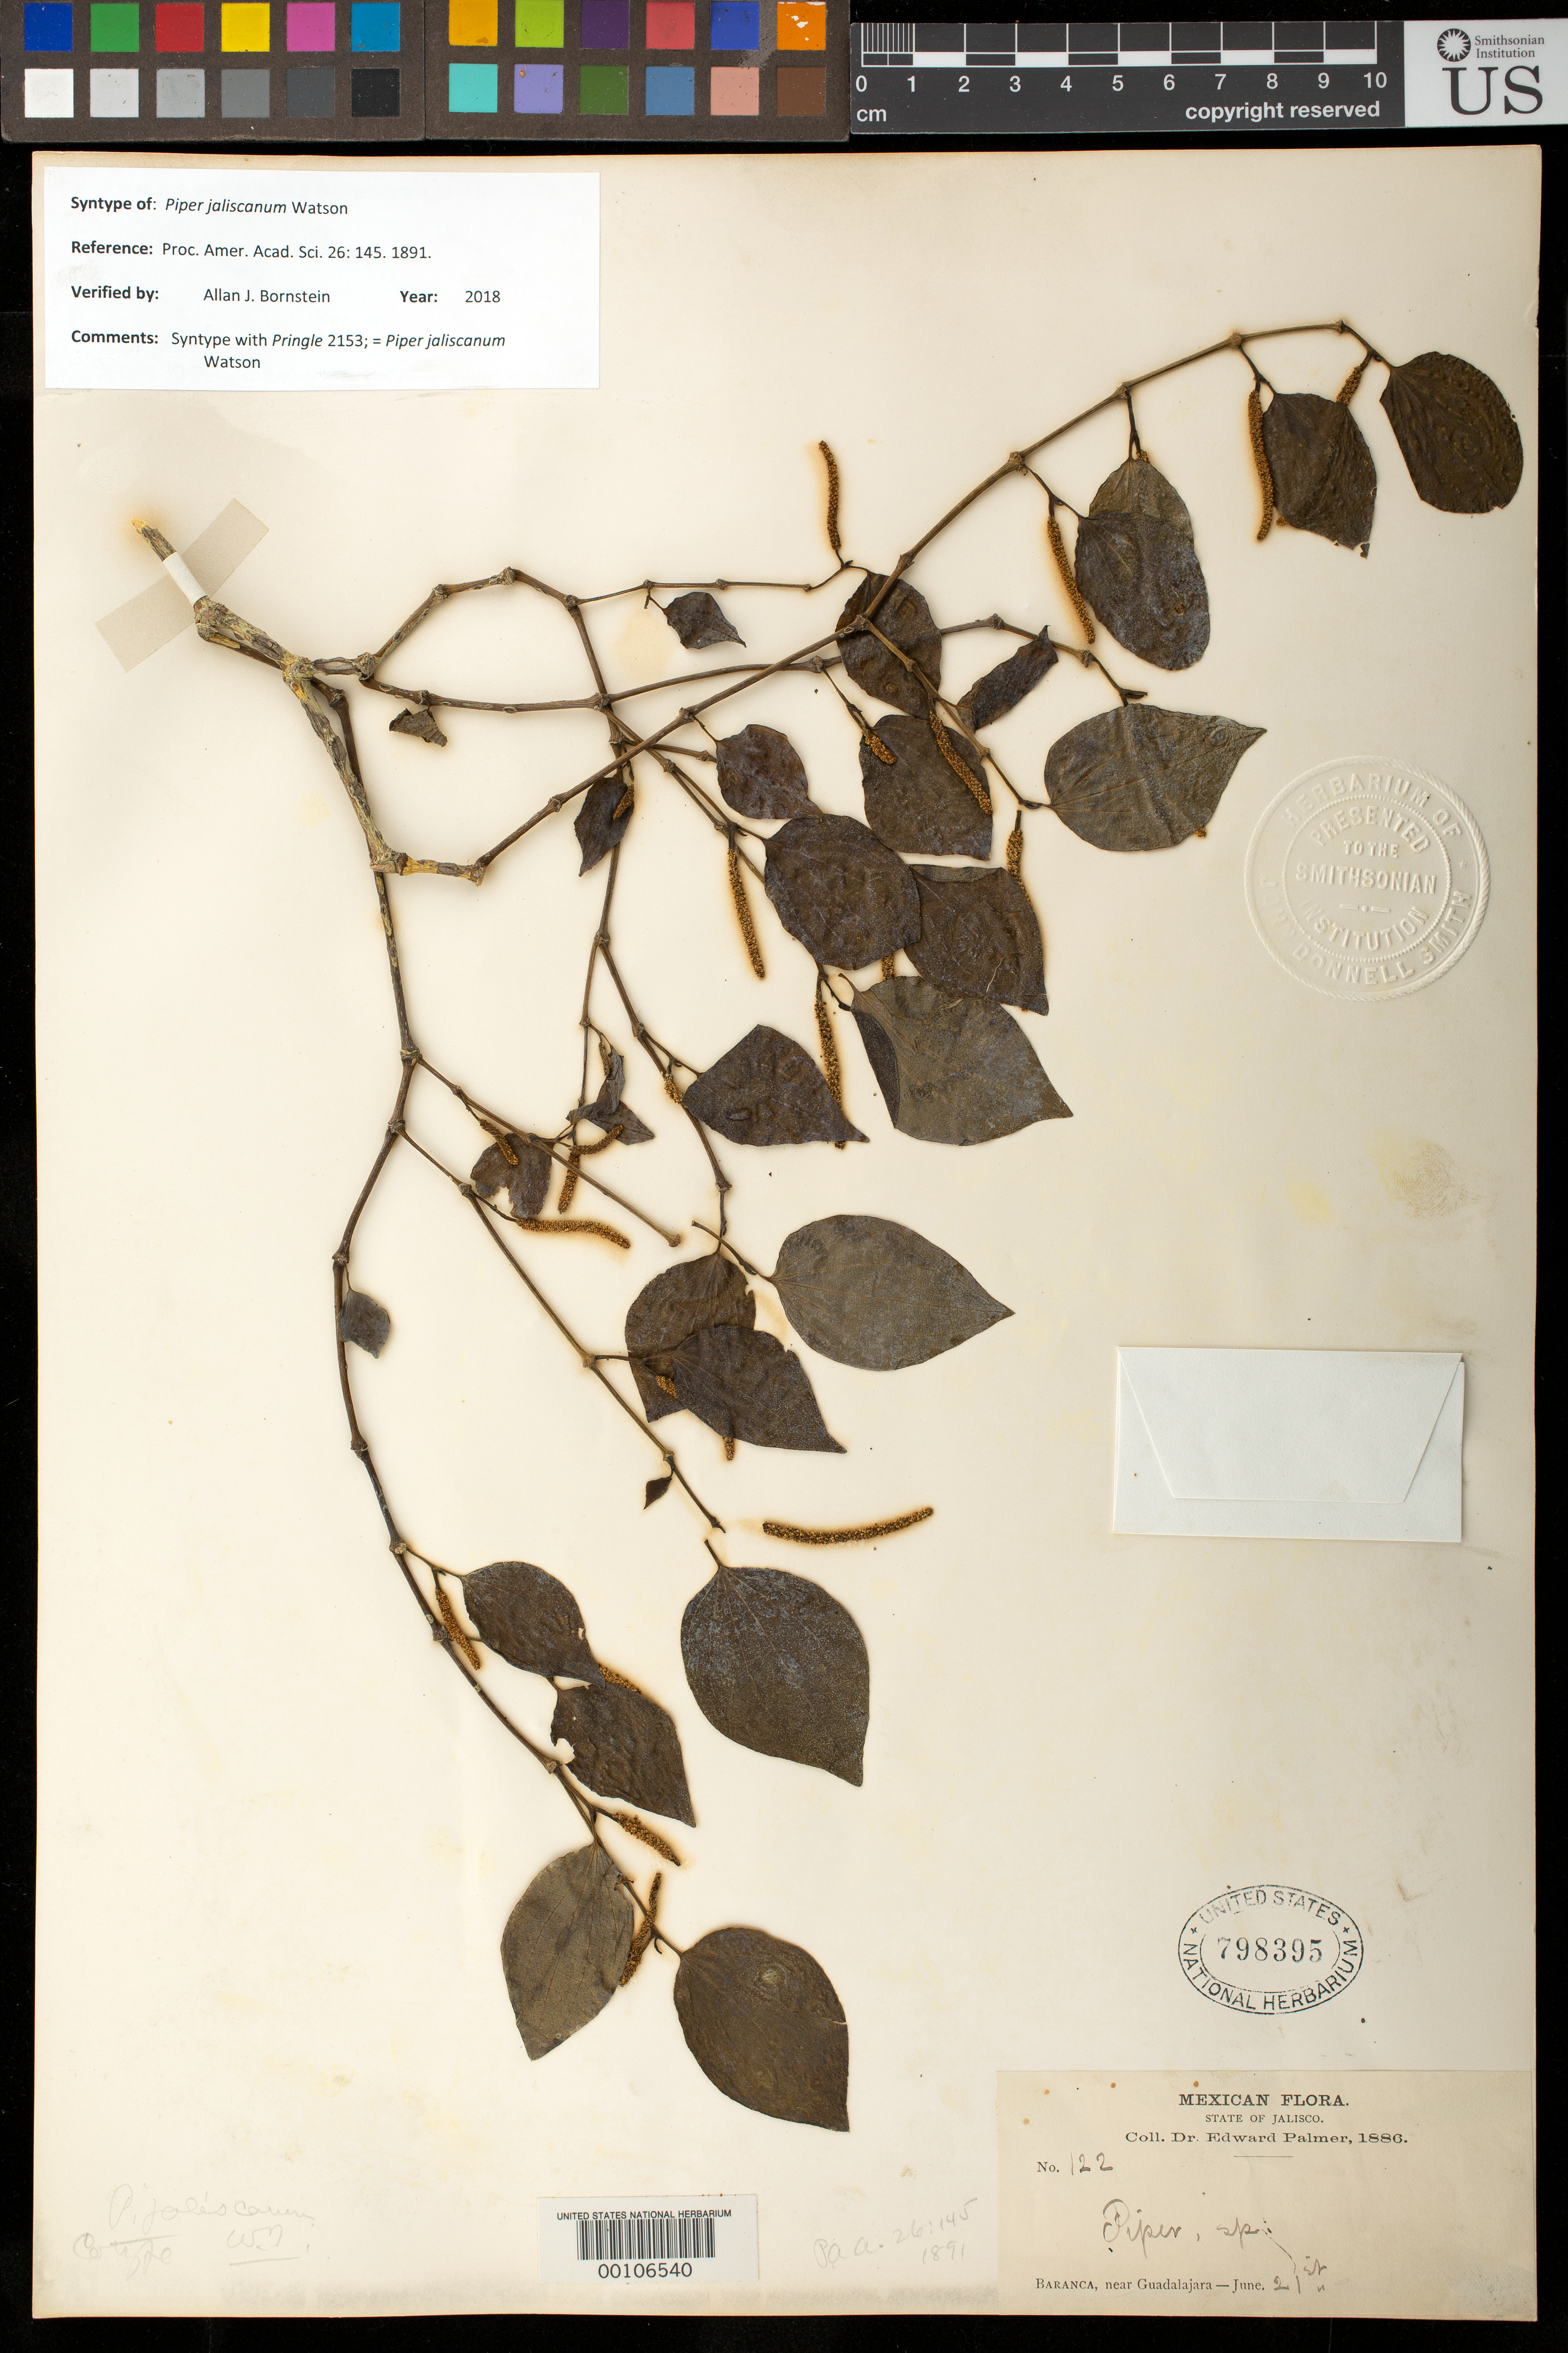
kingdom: Plantae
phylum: Tracheophyta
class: Magnoliopsida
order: Piperales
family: Piperaceae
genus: Piper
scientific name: Piper jaliscanum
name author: S. Watson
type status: Isosyntype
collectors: E. Palmer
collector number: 122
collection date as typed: Jun 1886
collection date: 1886-06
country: Mexico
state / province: Jalisco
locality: Near Guadalajara.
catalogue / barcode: US 798395